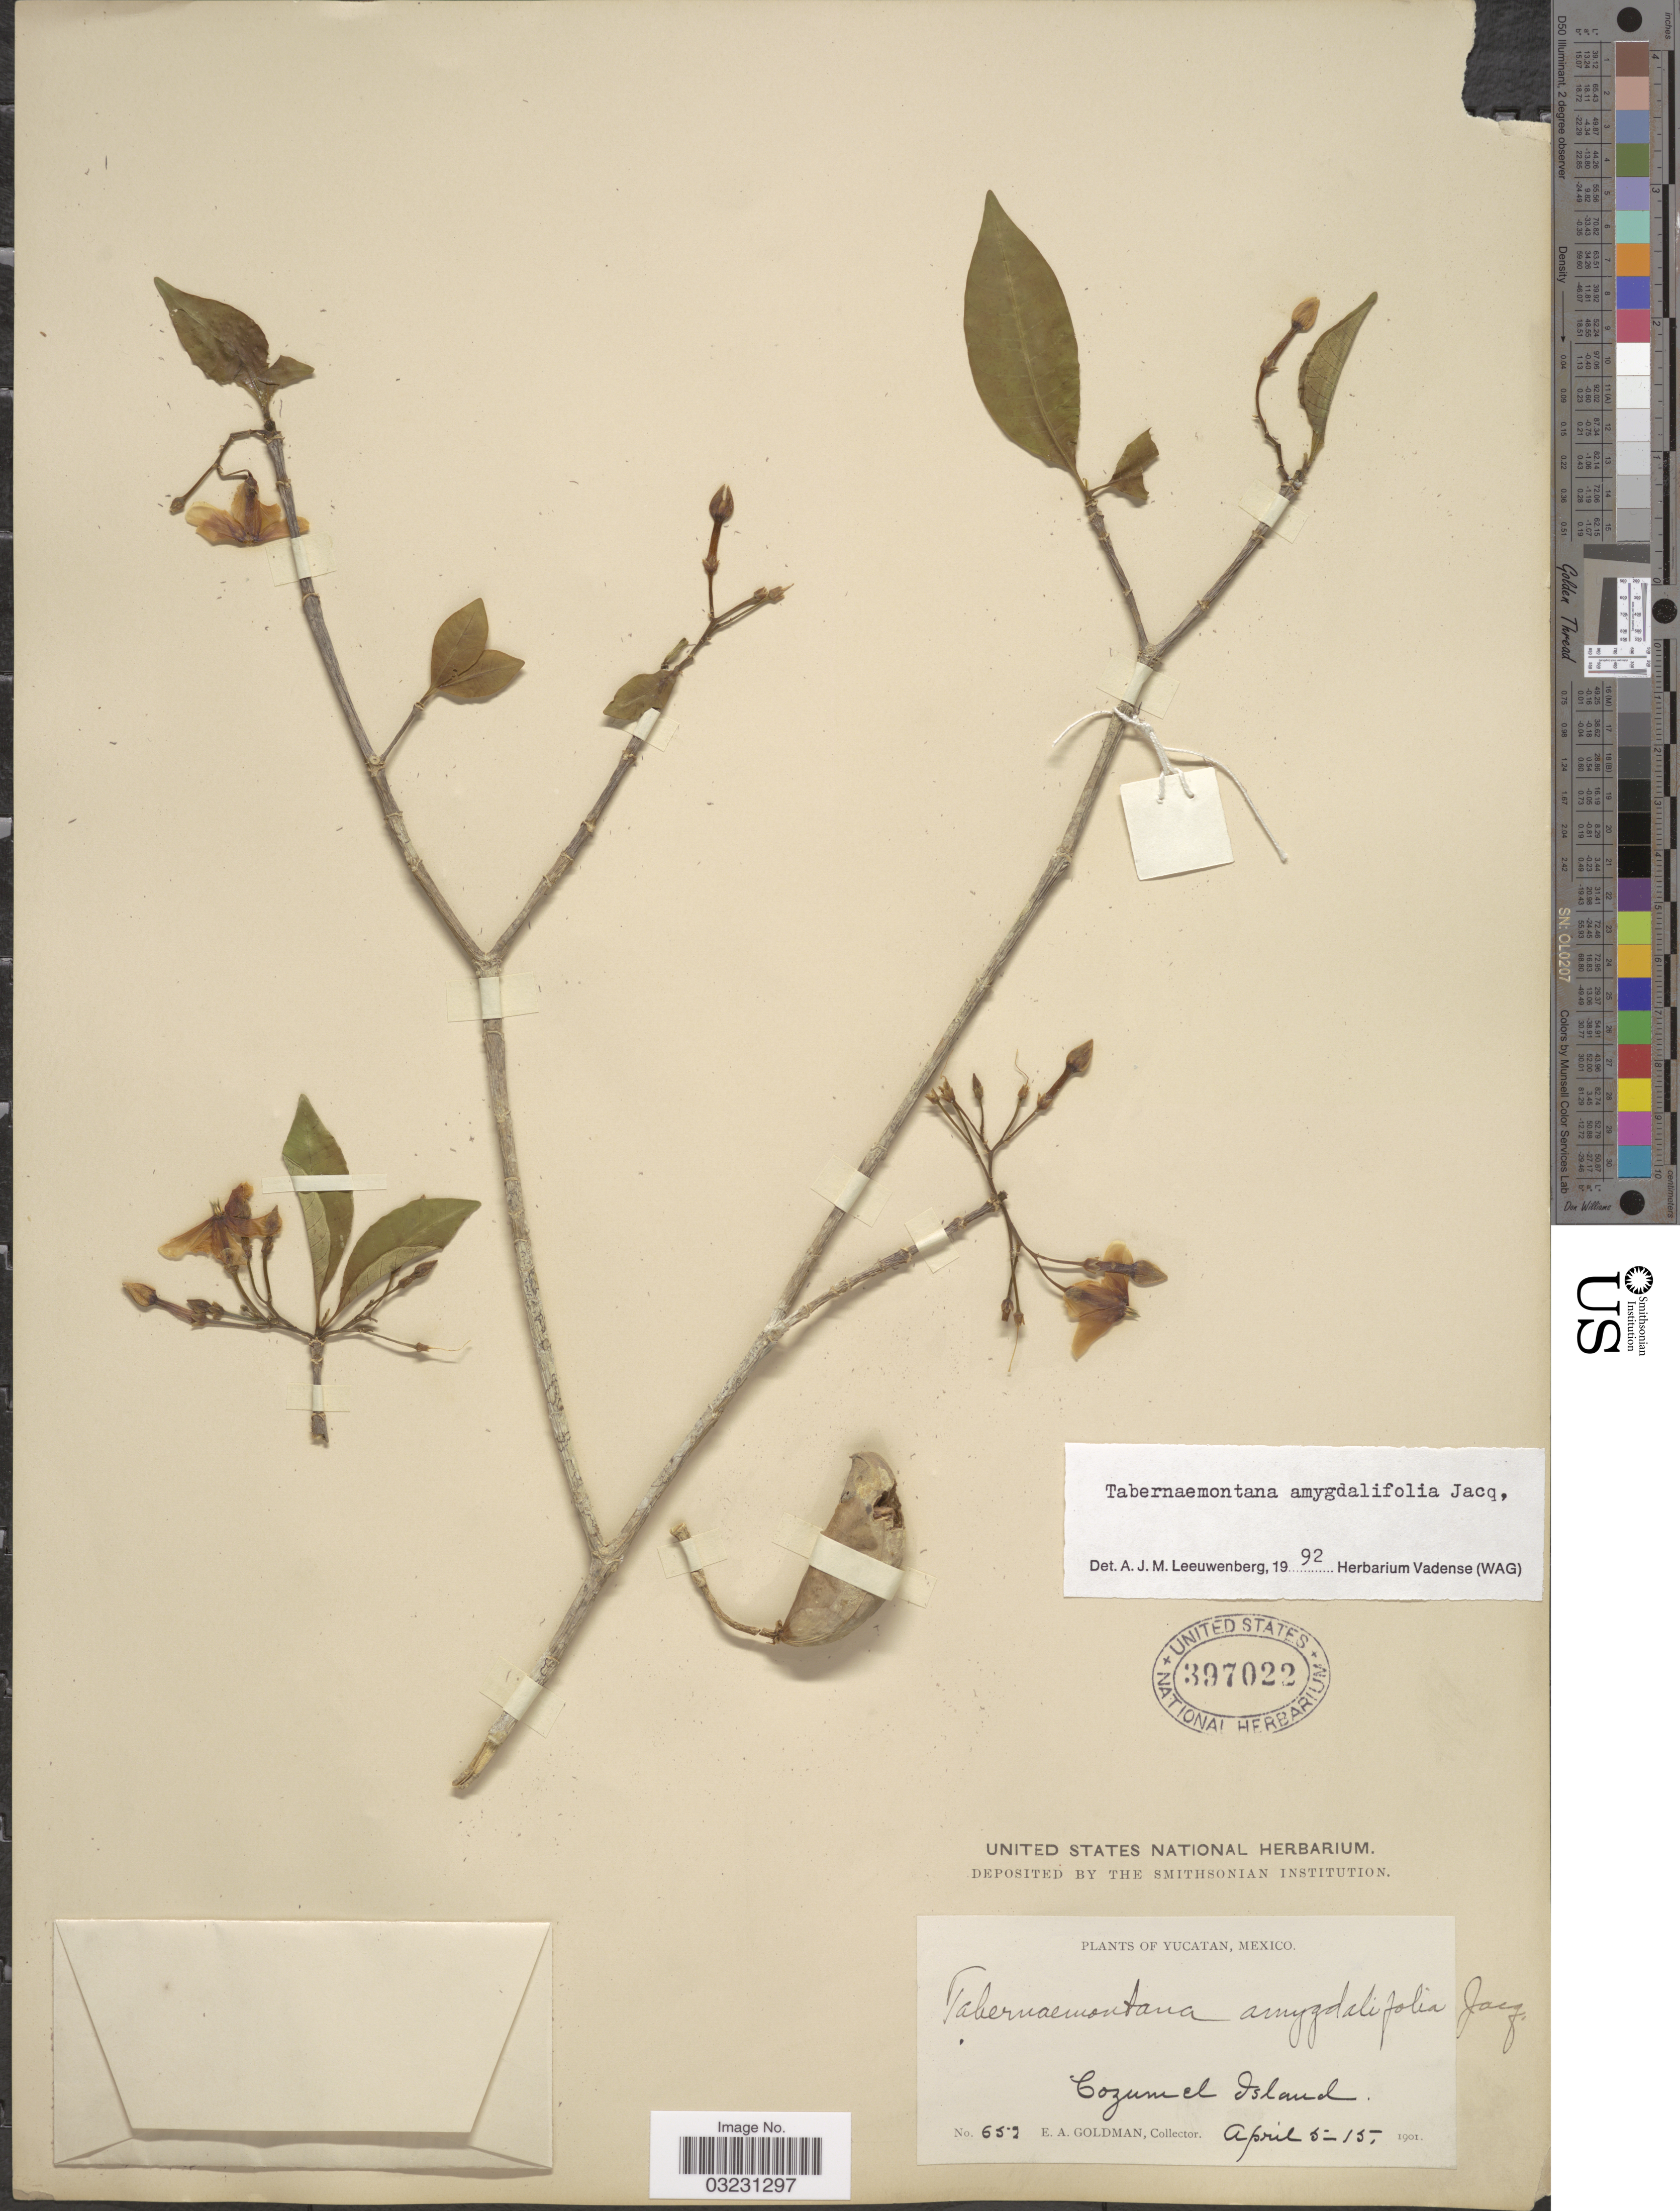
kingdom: Plantae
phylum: Tracheophyta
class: Magnoliopsida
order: Gentianales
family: Apocynaceae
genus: Tabernaemontana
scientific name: Tabernaemontana amygdalifolia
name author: Jacq.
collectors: E. A. Goldman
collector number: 652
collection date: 1901-04-05/1901-04-15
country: Mexico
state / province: Yucatán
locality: Cozumel Island.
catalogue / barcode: US 397022